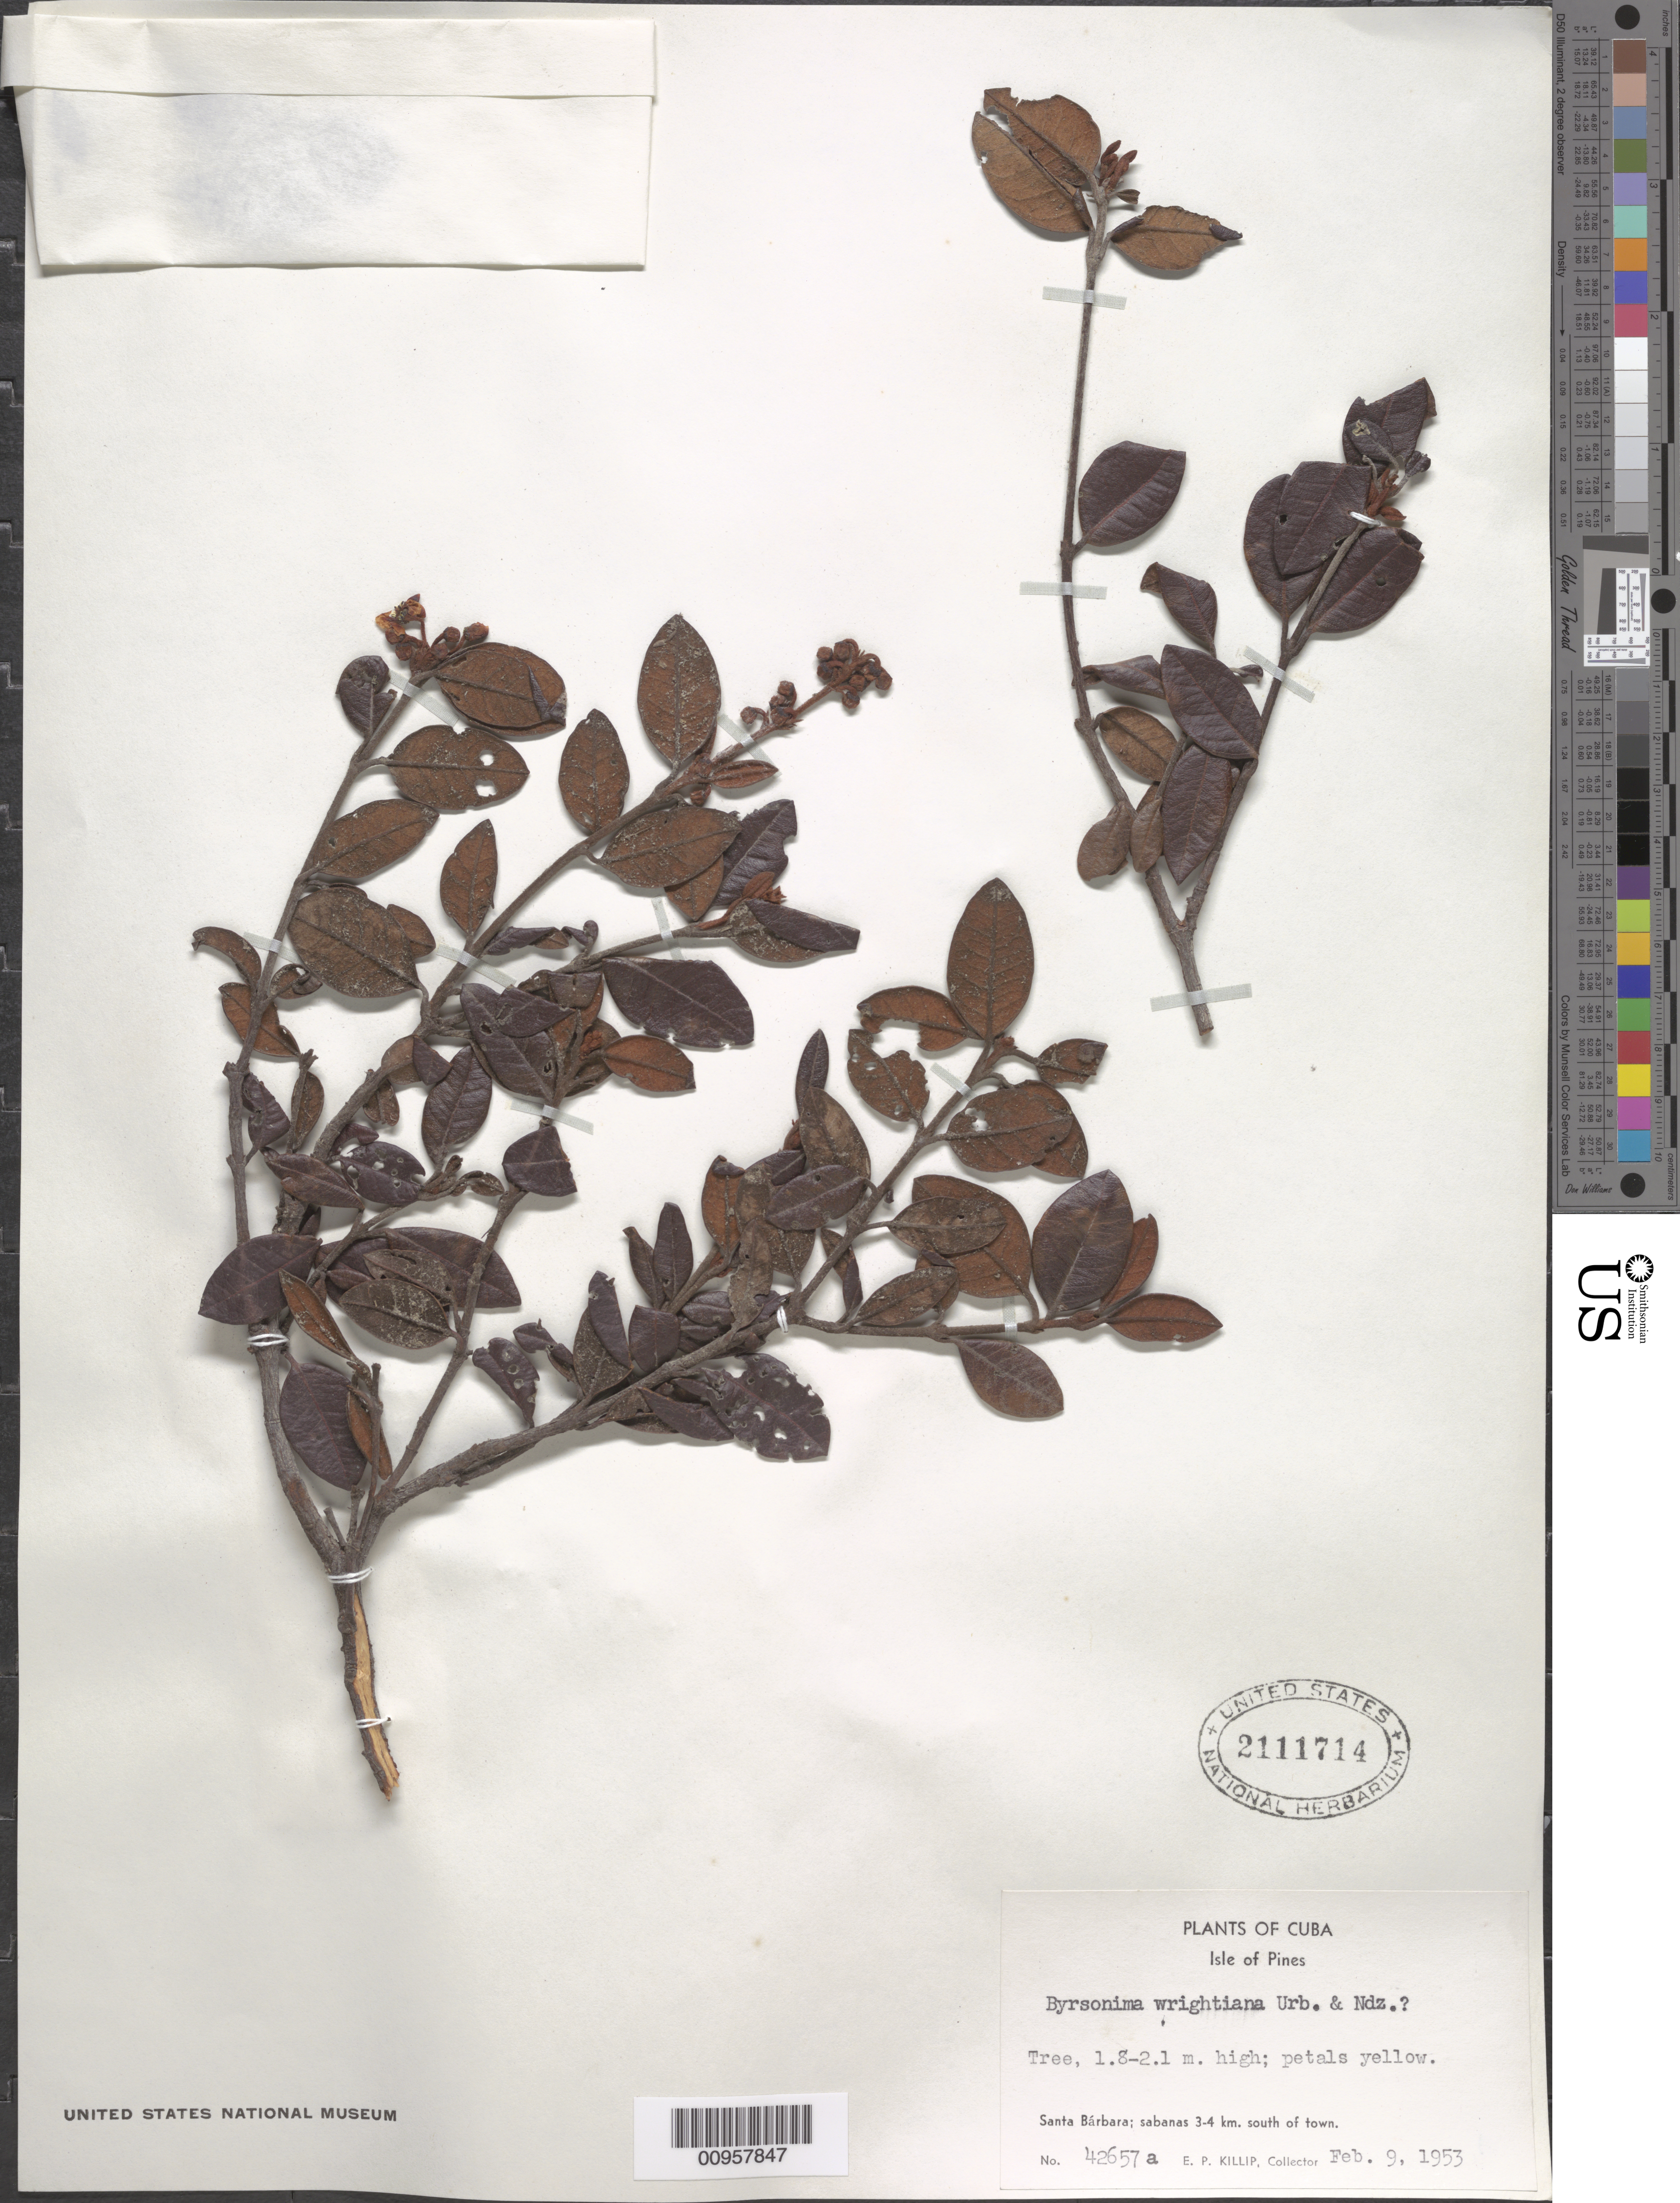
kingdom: Plantae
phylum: Tracheophyta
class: Magnoliopsida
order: Malpighiales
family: Malpighiaceae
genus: Byrsonima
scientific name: Byrsonima wrightiana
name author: Nied.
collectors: E. P. Killip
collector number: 42657A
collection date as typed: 09 Feb 1953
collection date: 1953-02-09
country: Cuba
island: Isla de la Juventud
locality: Isle of Pines, Santa Bárbara, 3-4 kms south of town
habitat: Sabanas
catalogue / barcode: US 2111714